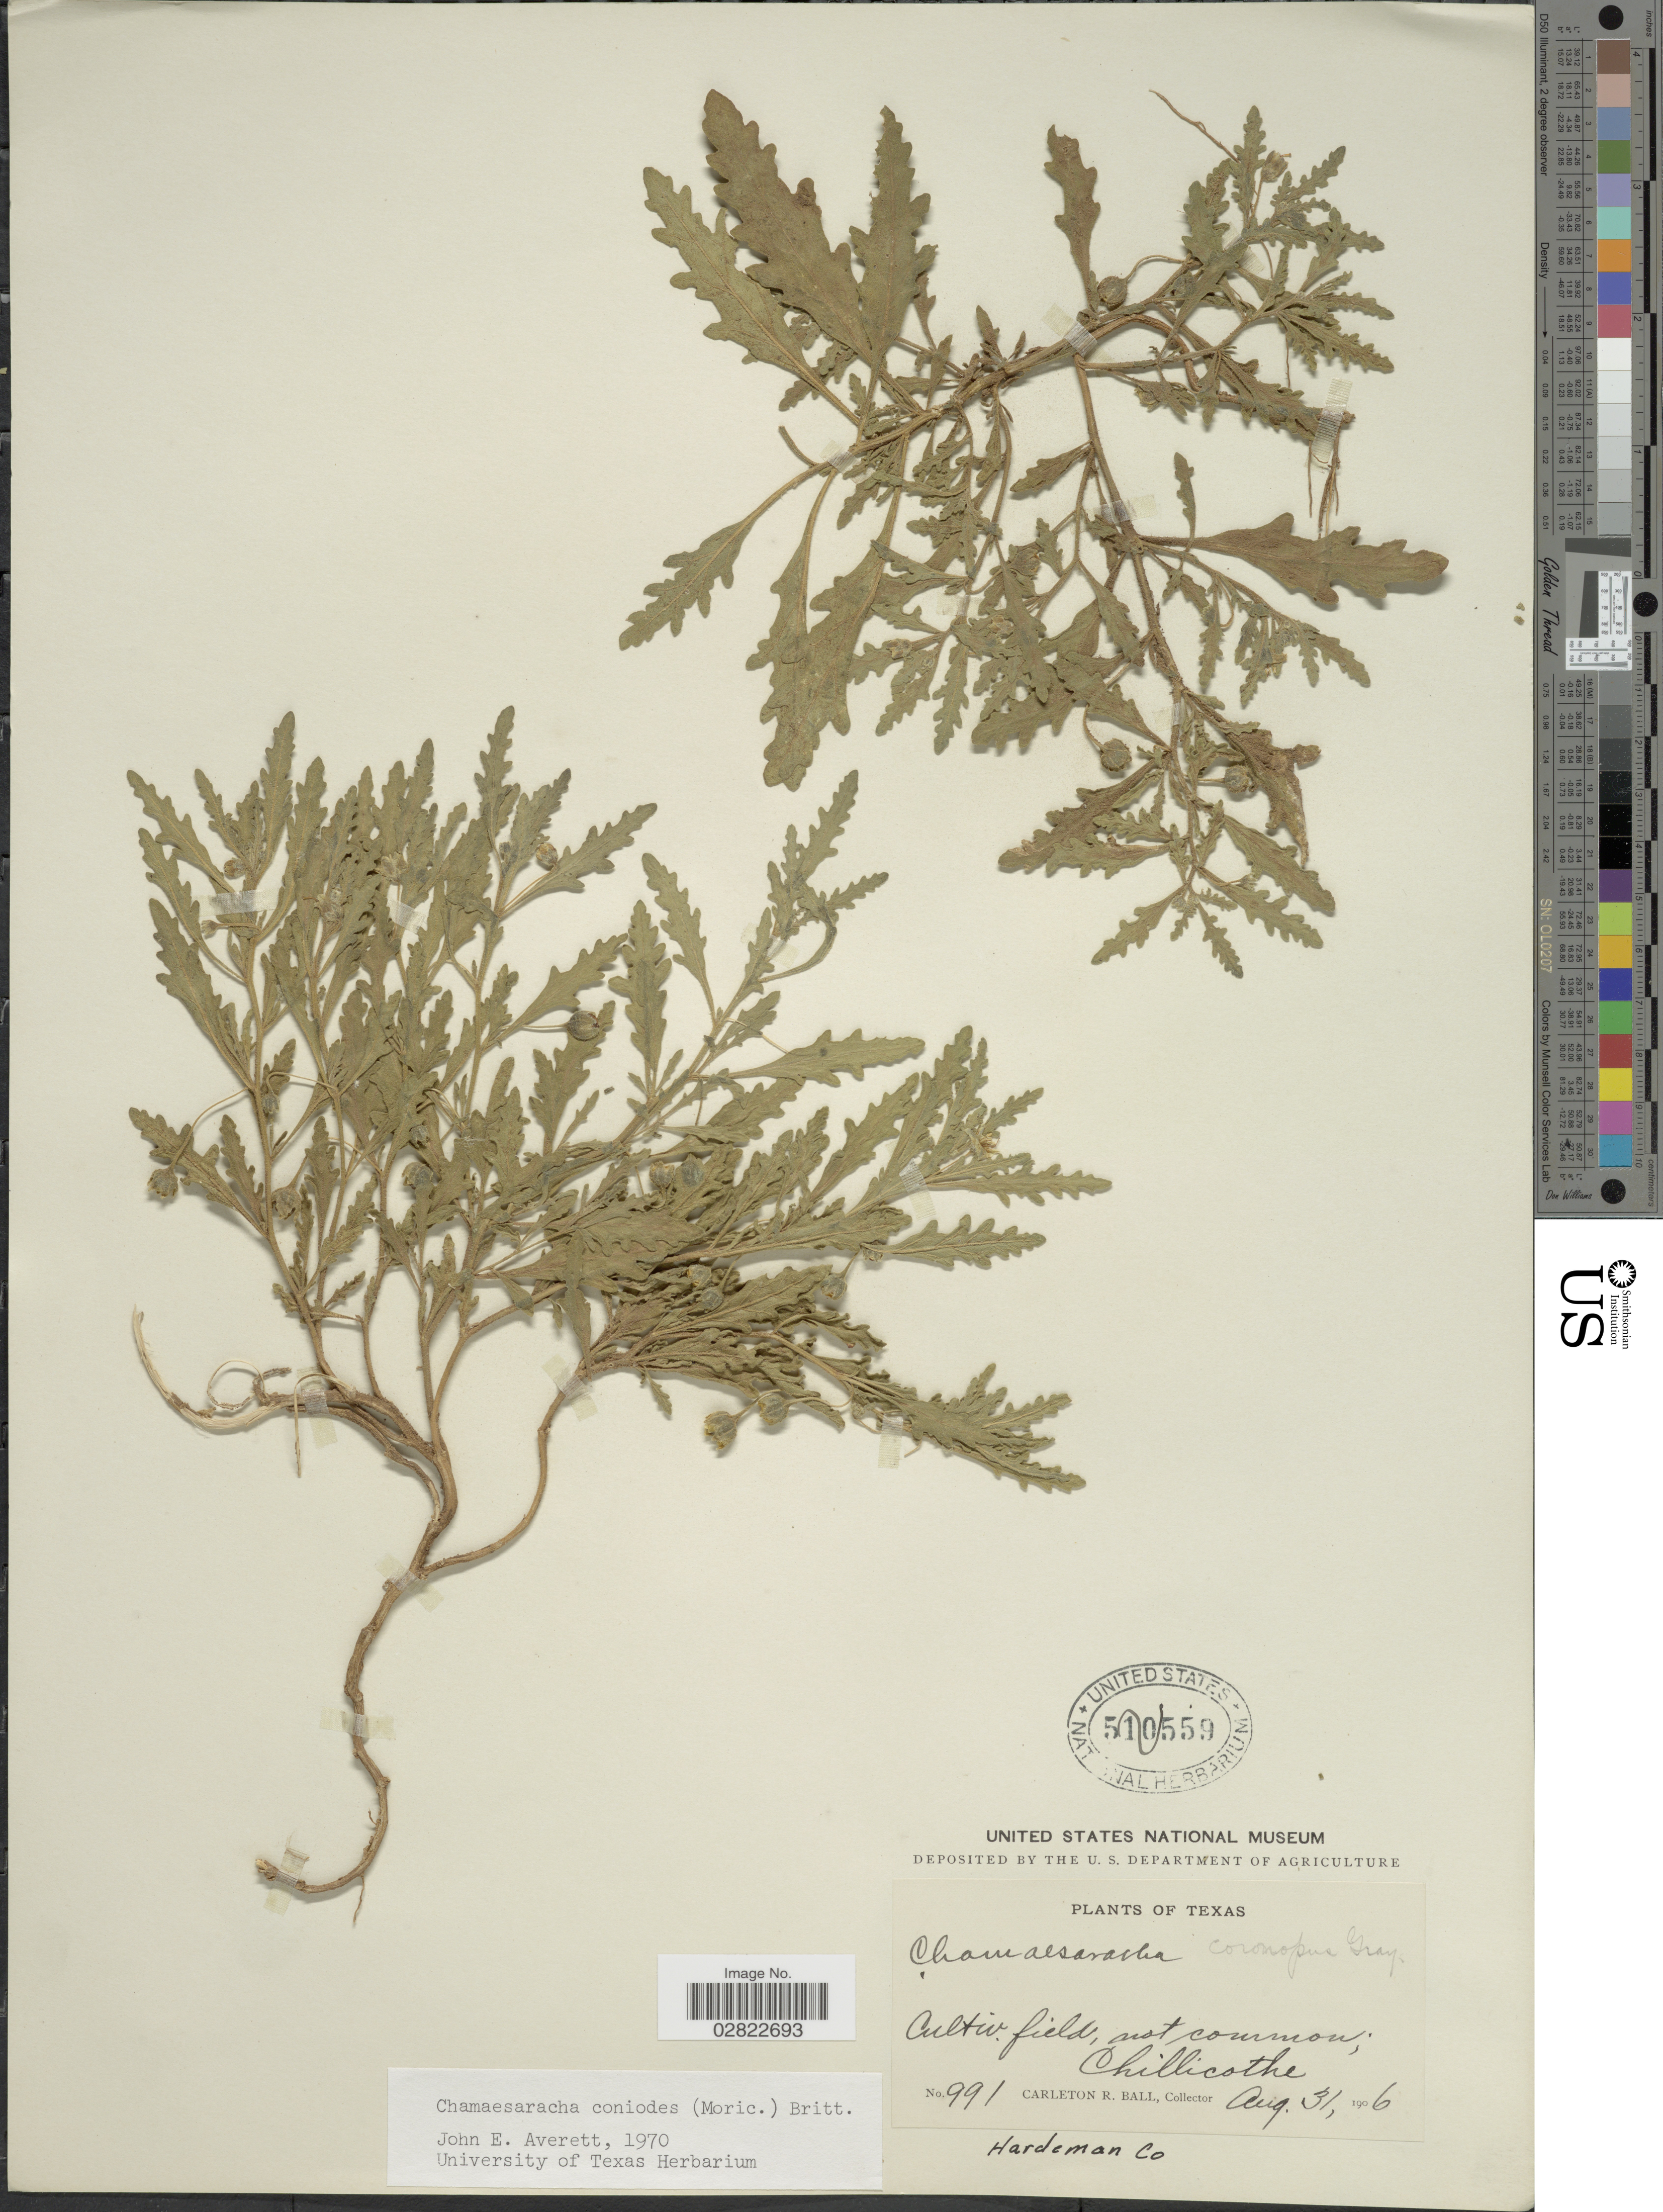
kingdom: Plantae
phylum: Tracheophyta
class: Magnoliopsida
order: Solanales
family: Solanaceae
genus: Chamaesaracha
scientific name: Chamaesaracha coniodes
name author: (Moric. ex Dunal) Britton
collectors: C. R. Ball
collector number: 991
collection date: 1906-08-31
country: United States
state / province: Texas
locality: Chillicothe. Hardeman Co.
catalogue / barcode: US 501559